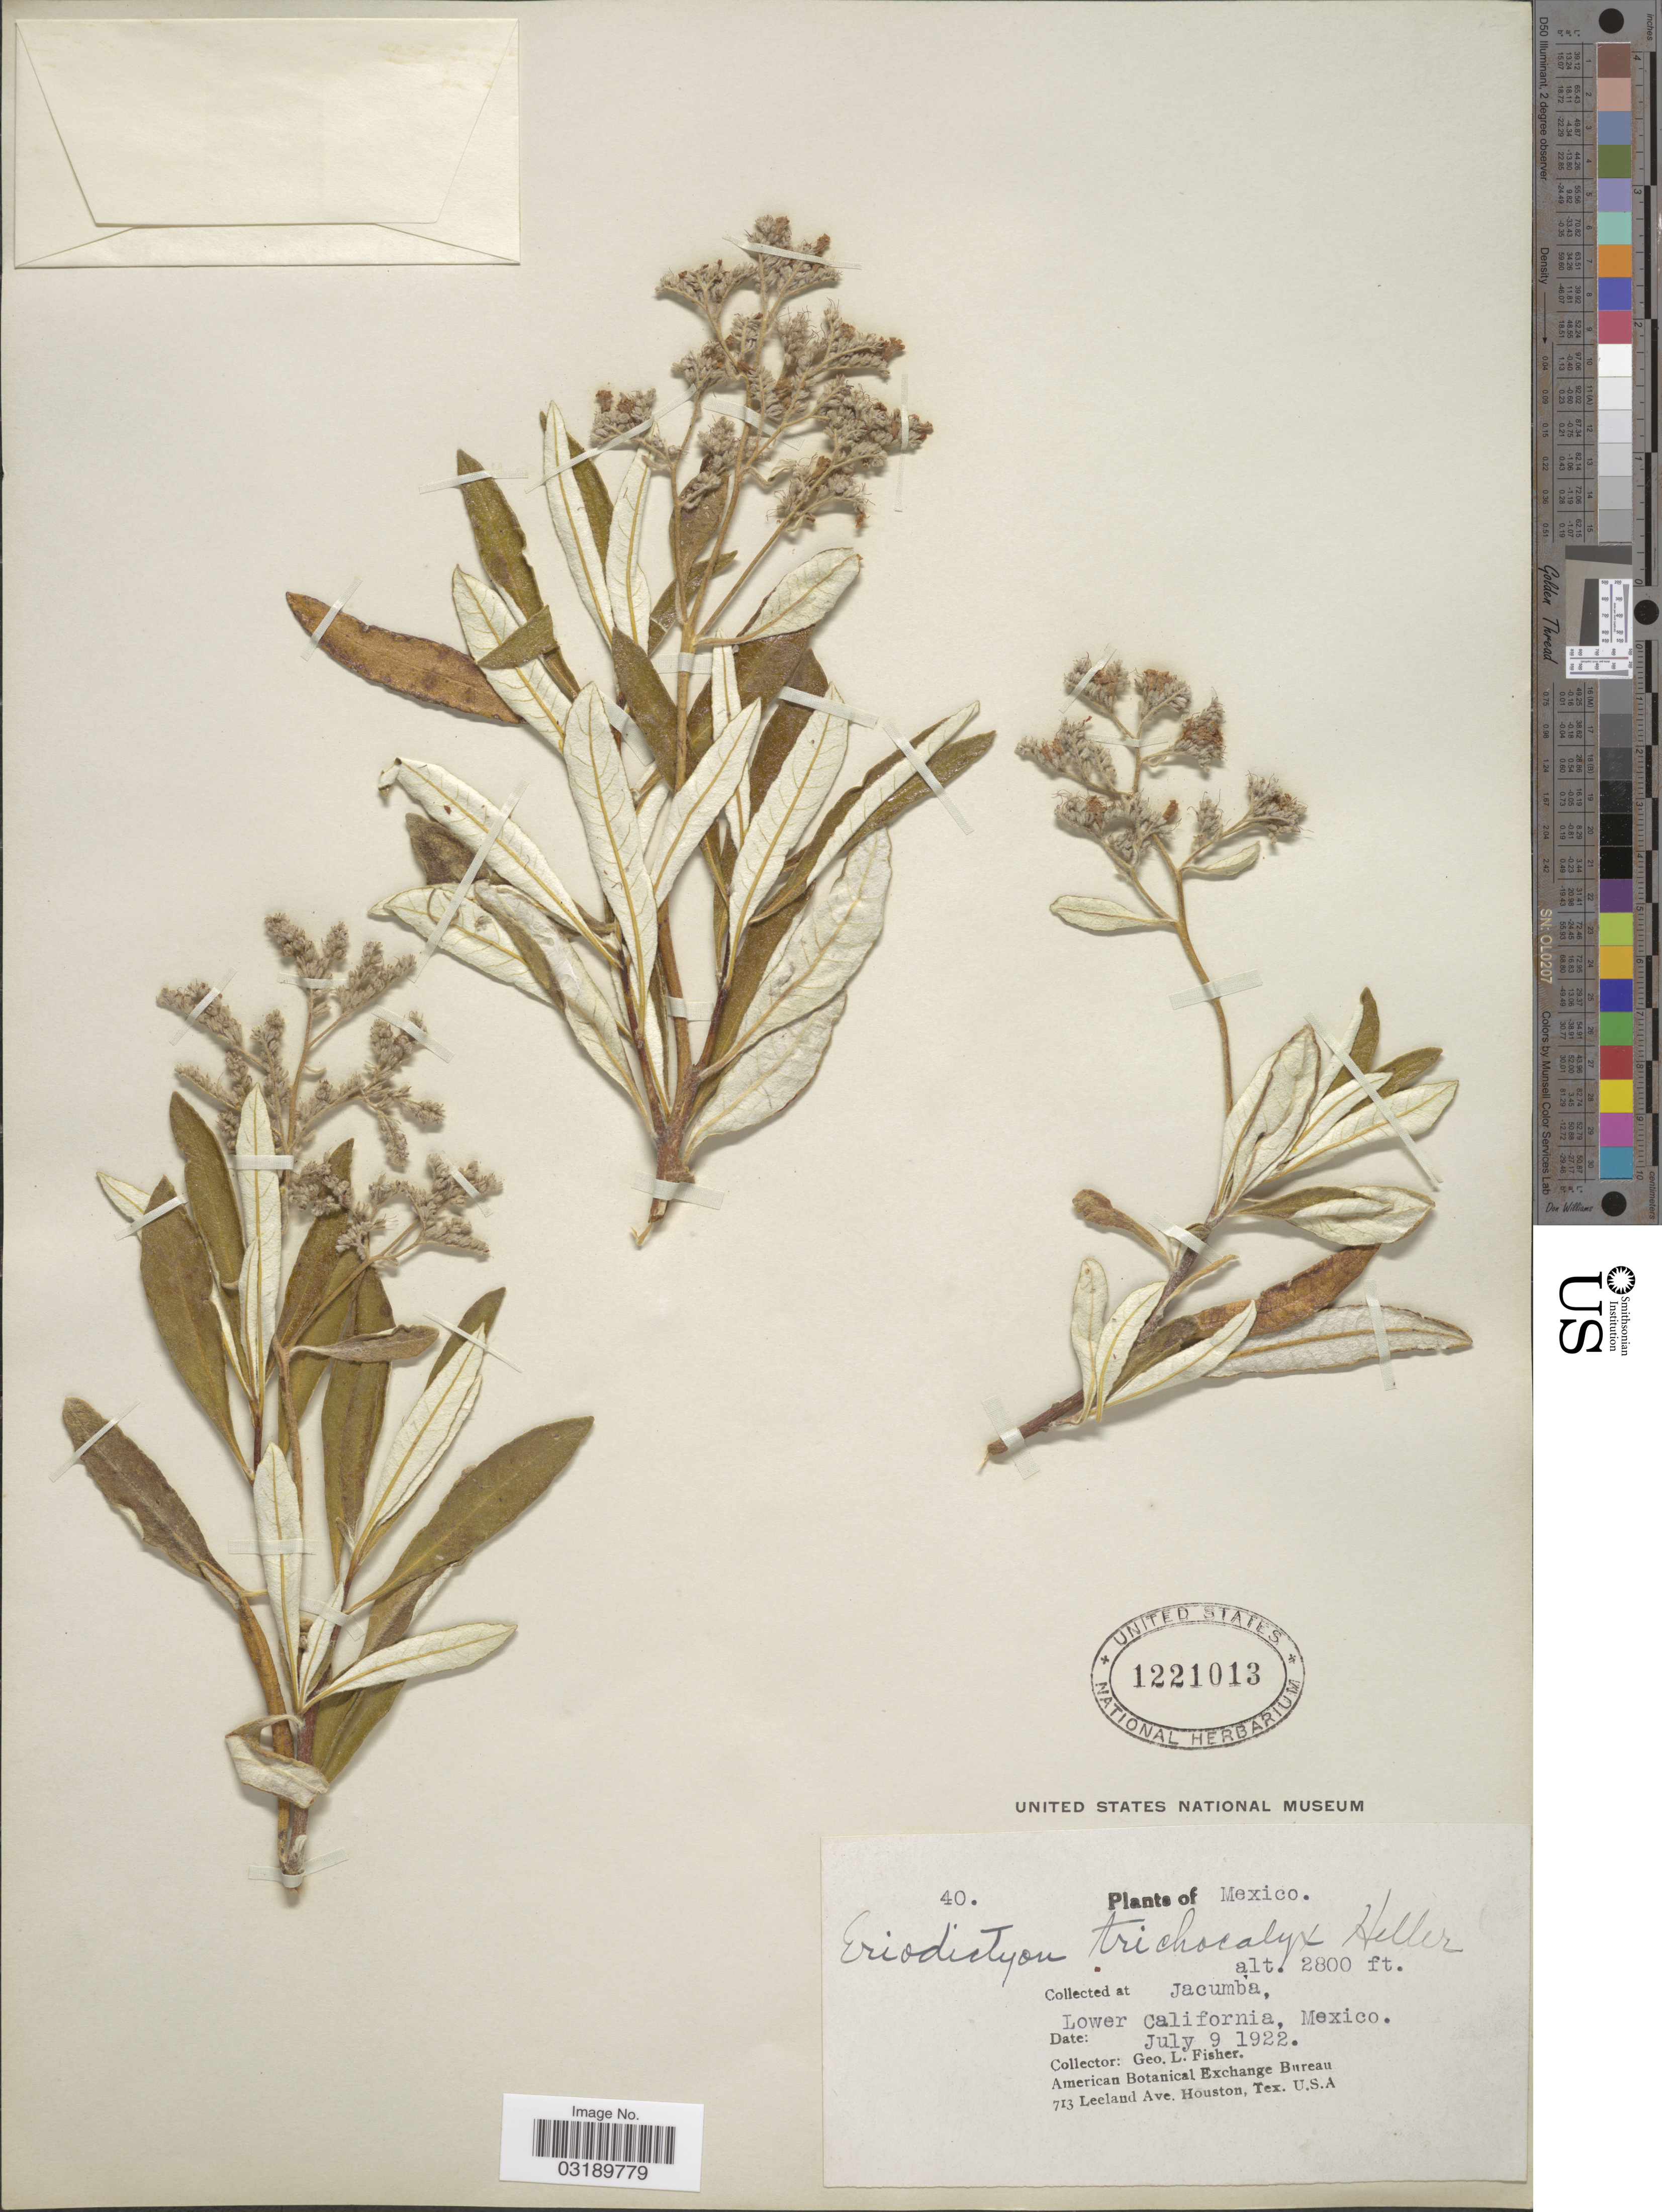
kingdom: Plantae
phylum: Tracheophyta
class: Magnoliopsida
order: Boraginales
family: Namaceae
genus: Eriodictyon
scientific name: Eriodictyon trichocalyx var. lanatum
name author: (Brand) Jeps.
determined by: Rogers, Z. S.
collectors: G. L. Fisher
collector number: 40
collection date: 1922-07-09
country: Mexico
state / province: Baja California Norte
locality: Jacumba, Lower California.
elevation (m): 853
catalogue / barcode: US 1221013